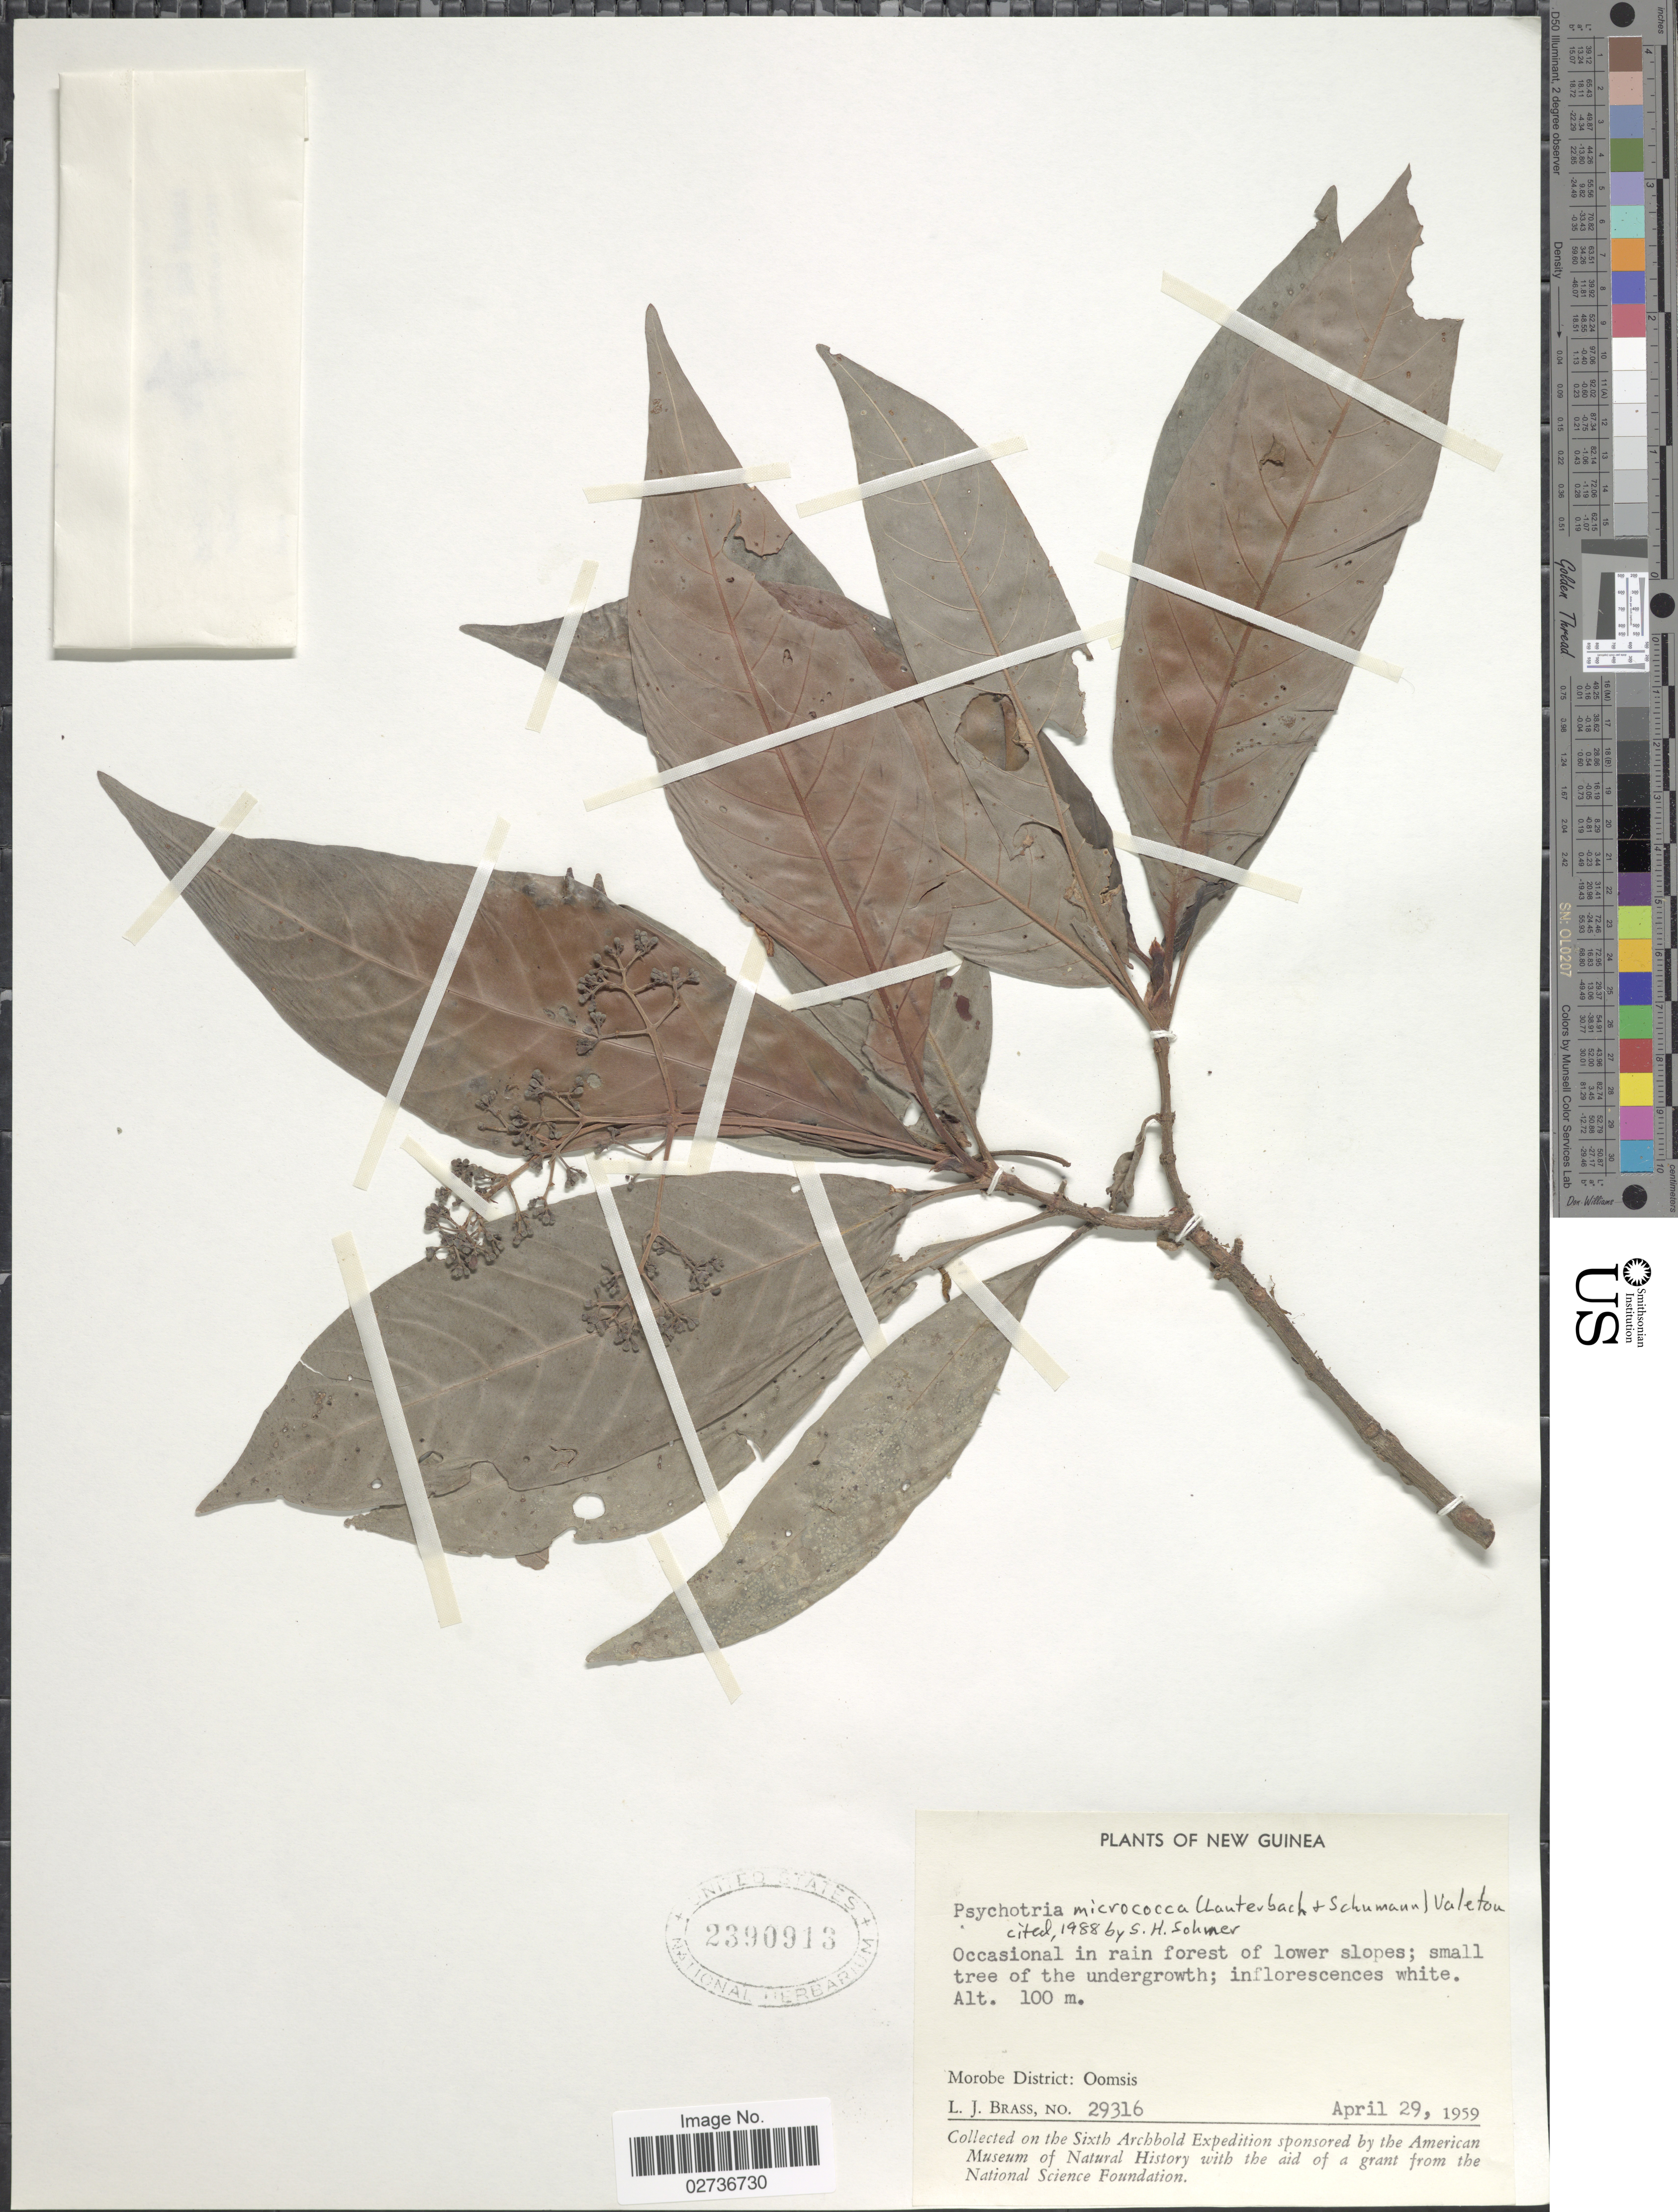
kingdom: Plantae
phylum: Tracheophyta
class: Magnoliopsida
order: Gentianales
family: Rubiaceae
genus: Psychotria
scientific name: Psychotria micrococca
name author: (Lauterb. & Shumann) Valeton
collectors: L. J. Brass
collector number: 293196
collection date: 1959-04-29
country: Papua New Guinea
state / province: Morobe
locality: Morobe District: Oomsis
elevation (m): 100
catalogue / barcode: US 2390913